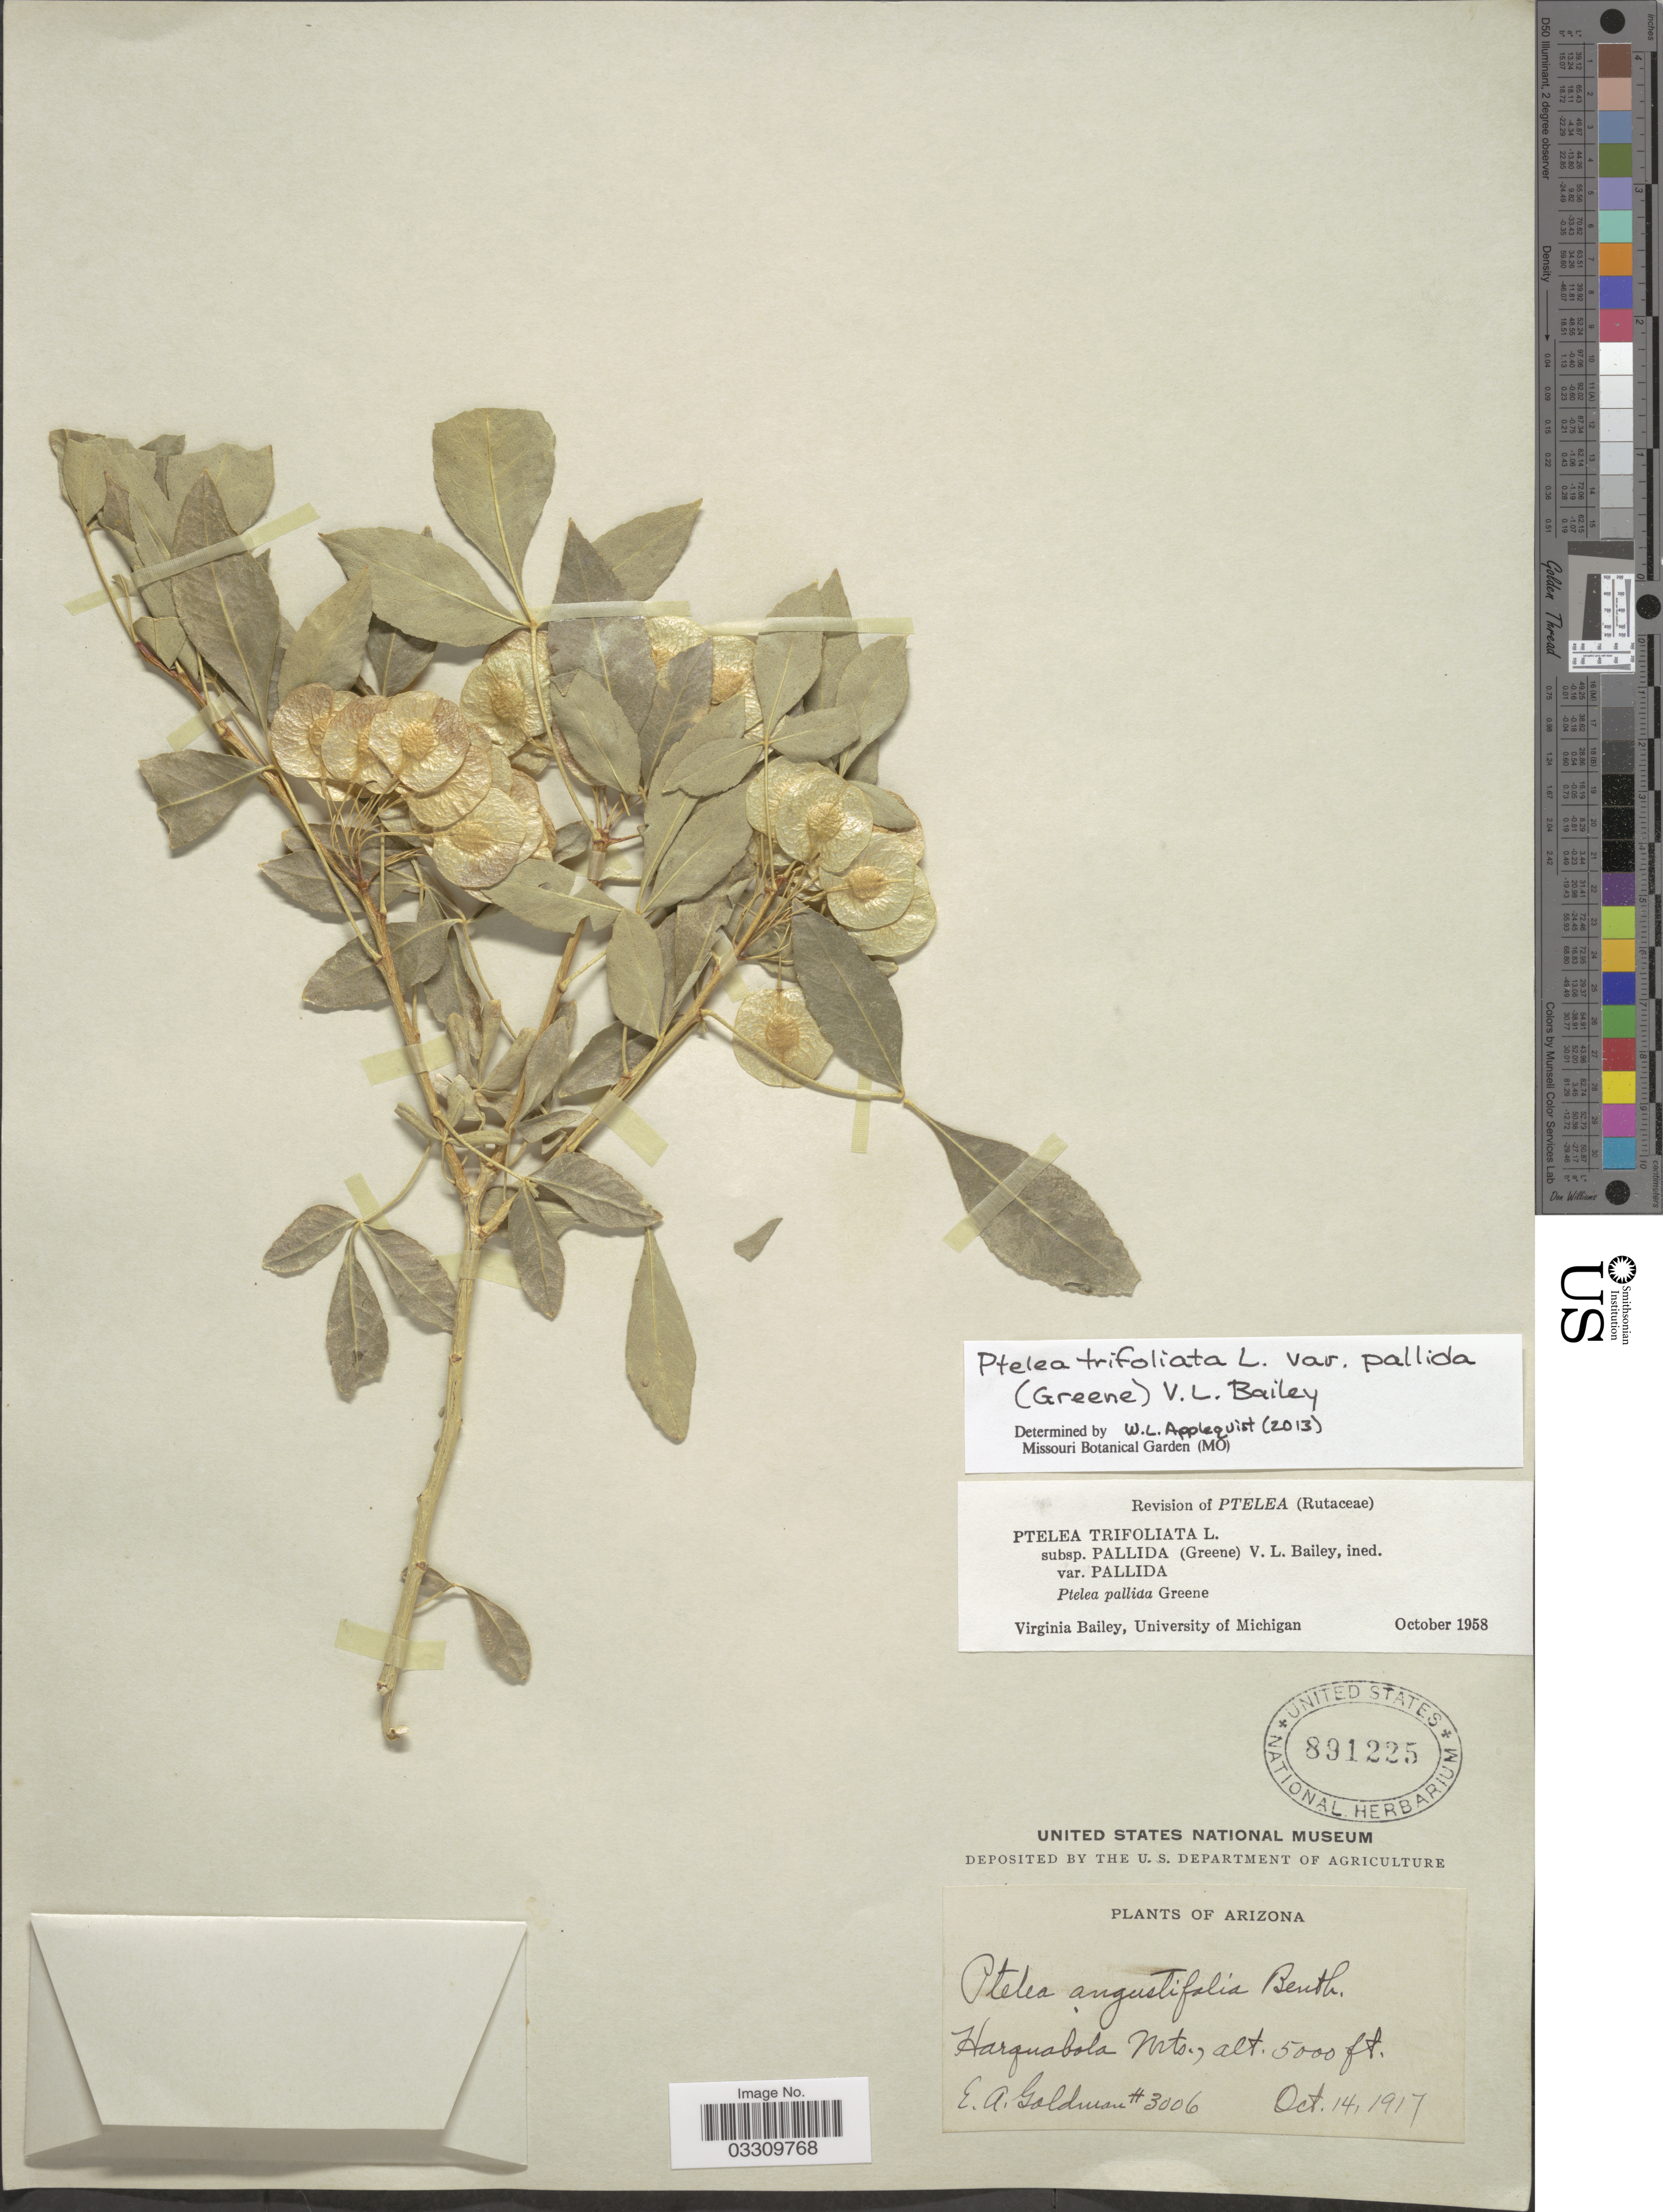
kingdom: Plantae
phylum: Tracheophyta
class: Magnoliopsida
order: Sapindales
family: Rutaceae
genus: Ptelea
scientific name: Ptelea trifoliata subsp. pallida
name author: (Greene) V. L. Bailey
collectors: E. A. Goldman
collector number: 3006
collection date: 1917-10-14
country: United States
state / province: Arizona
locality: Harquahala Mts.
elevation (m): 1524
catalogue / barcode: US 891225